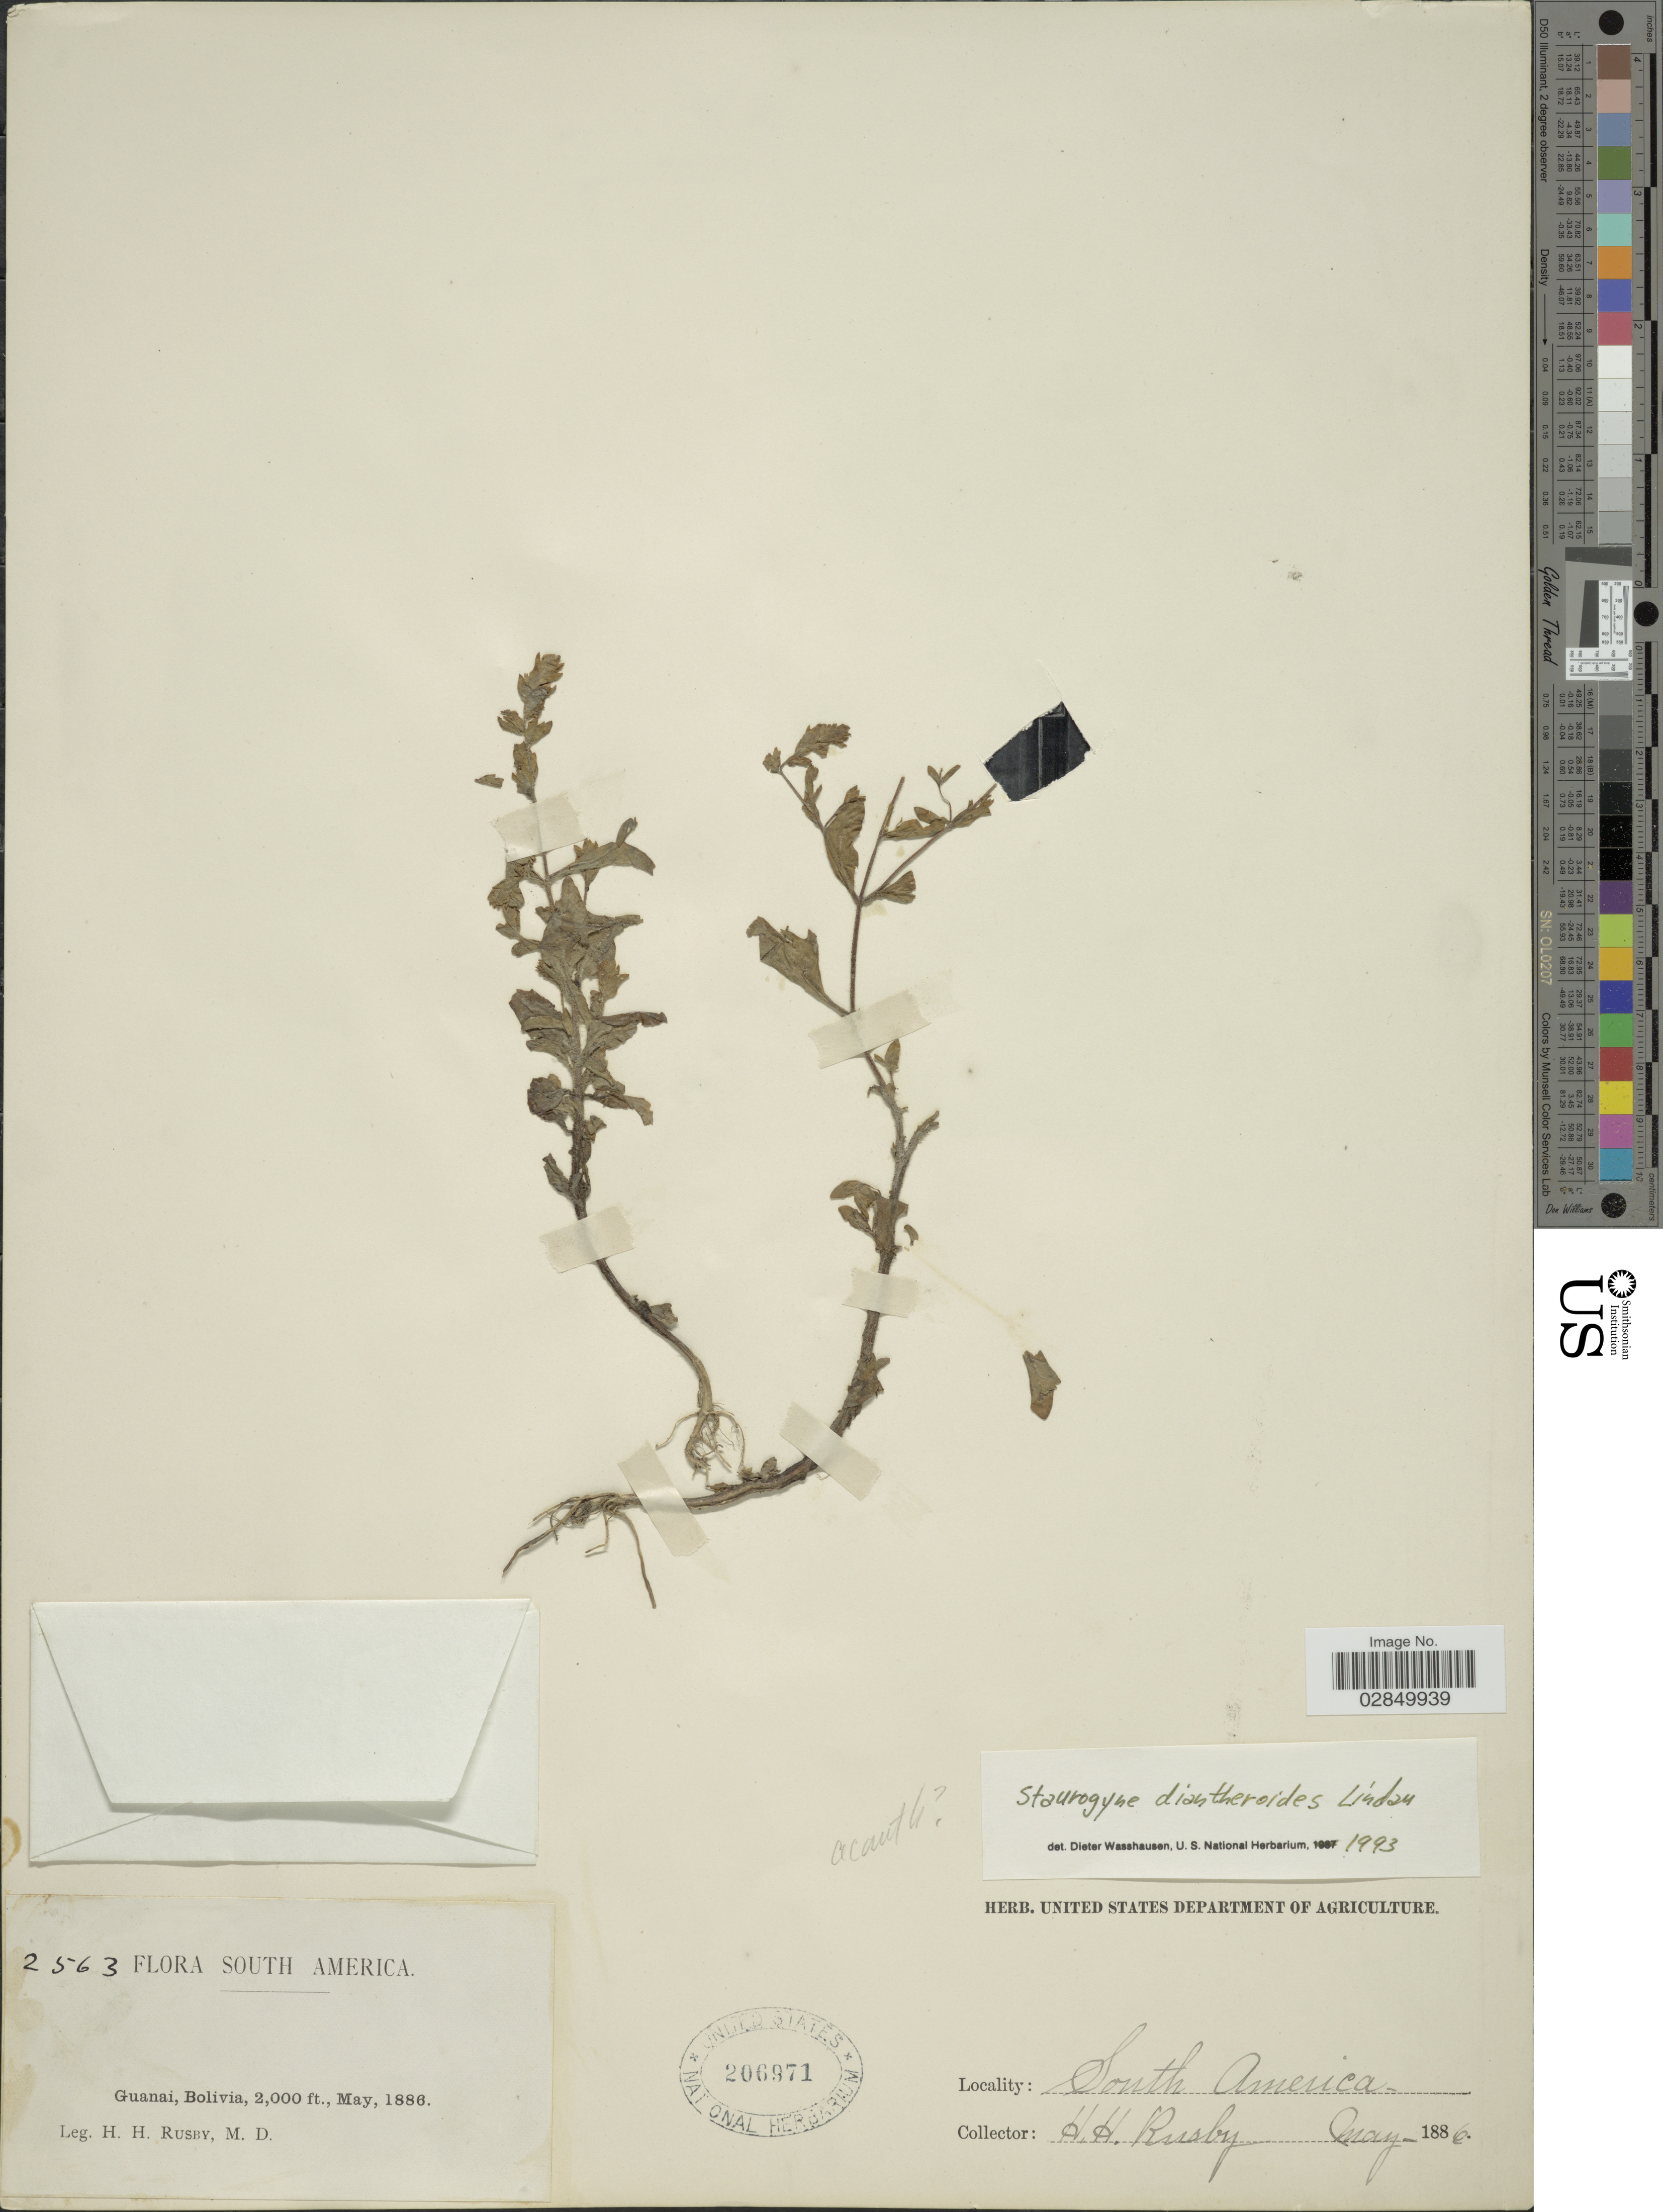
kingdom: Plantae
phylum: Tracheophyta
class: Magnoliopsida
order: Lamiales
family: Acanthaceae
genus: Staurogyne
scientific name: Staurogyne diantheroides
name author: Lindau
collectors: H. H. Rusby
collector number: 2563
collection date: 1886-05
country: Bolivia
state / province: La Páz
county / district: Larecaja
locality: Guanay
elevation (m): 610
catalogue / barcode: US 206971